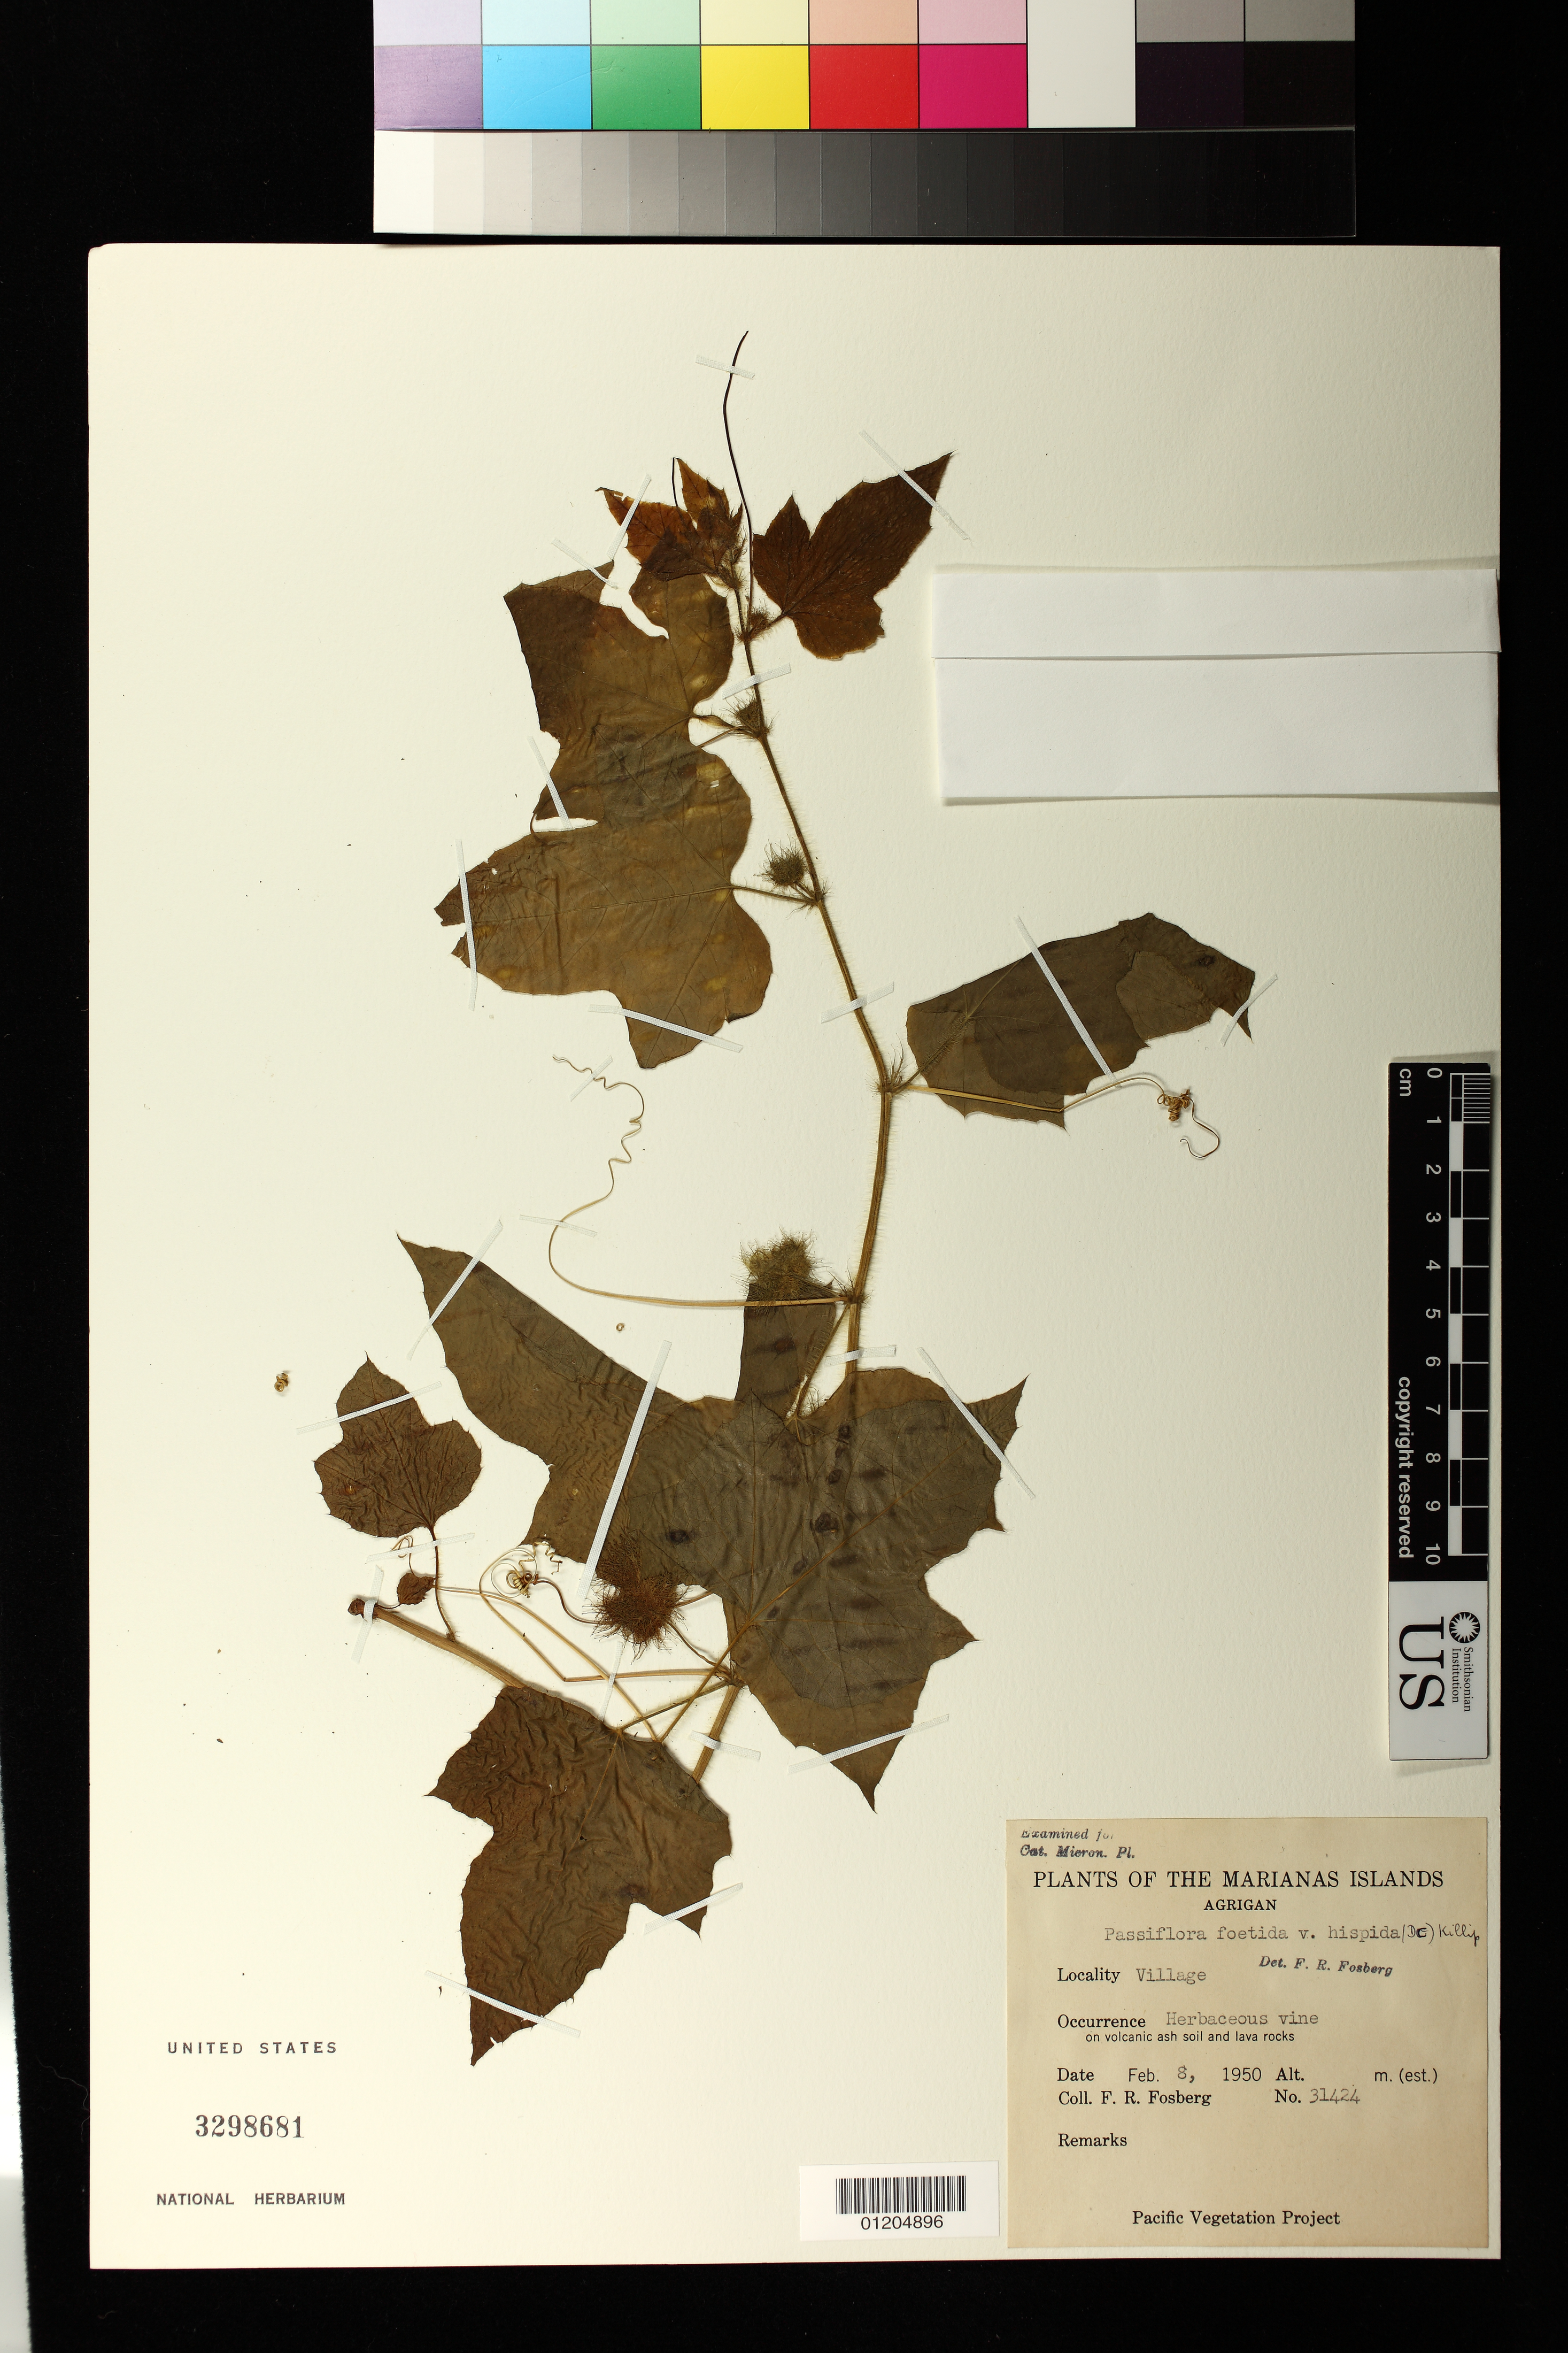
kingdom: Plantae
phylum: Tracheophyta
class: Magnoliopsida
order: Malpighiales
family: Passifloraceae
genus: Passiflora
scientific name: Passiflora foetida var. hispida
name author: (DC. ex Triana & Planch.) Killip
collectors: F. R. Fosberg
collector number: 31424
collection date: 1950-02-08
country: Guam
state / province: Merizo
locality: Agrigan. Village.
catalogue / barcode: US 3298681